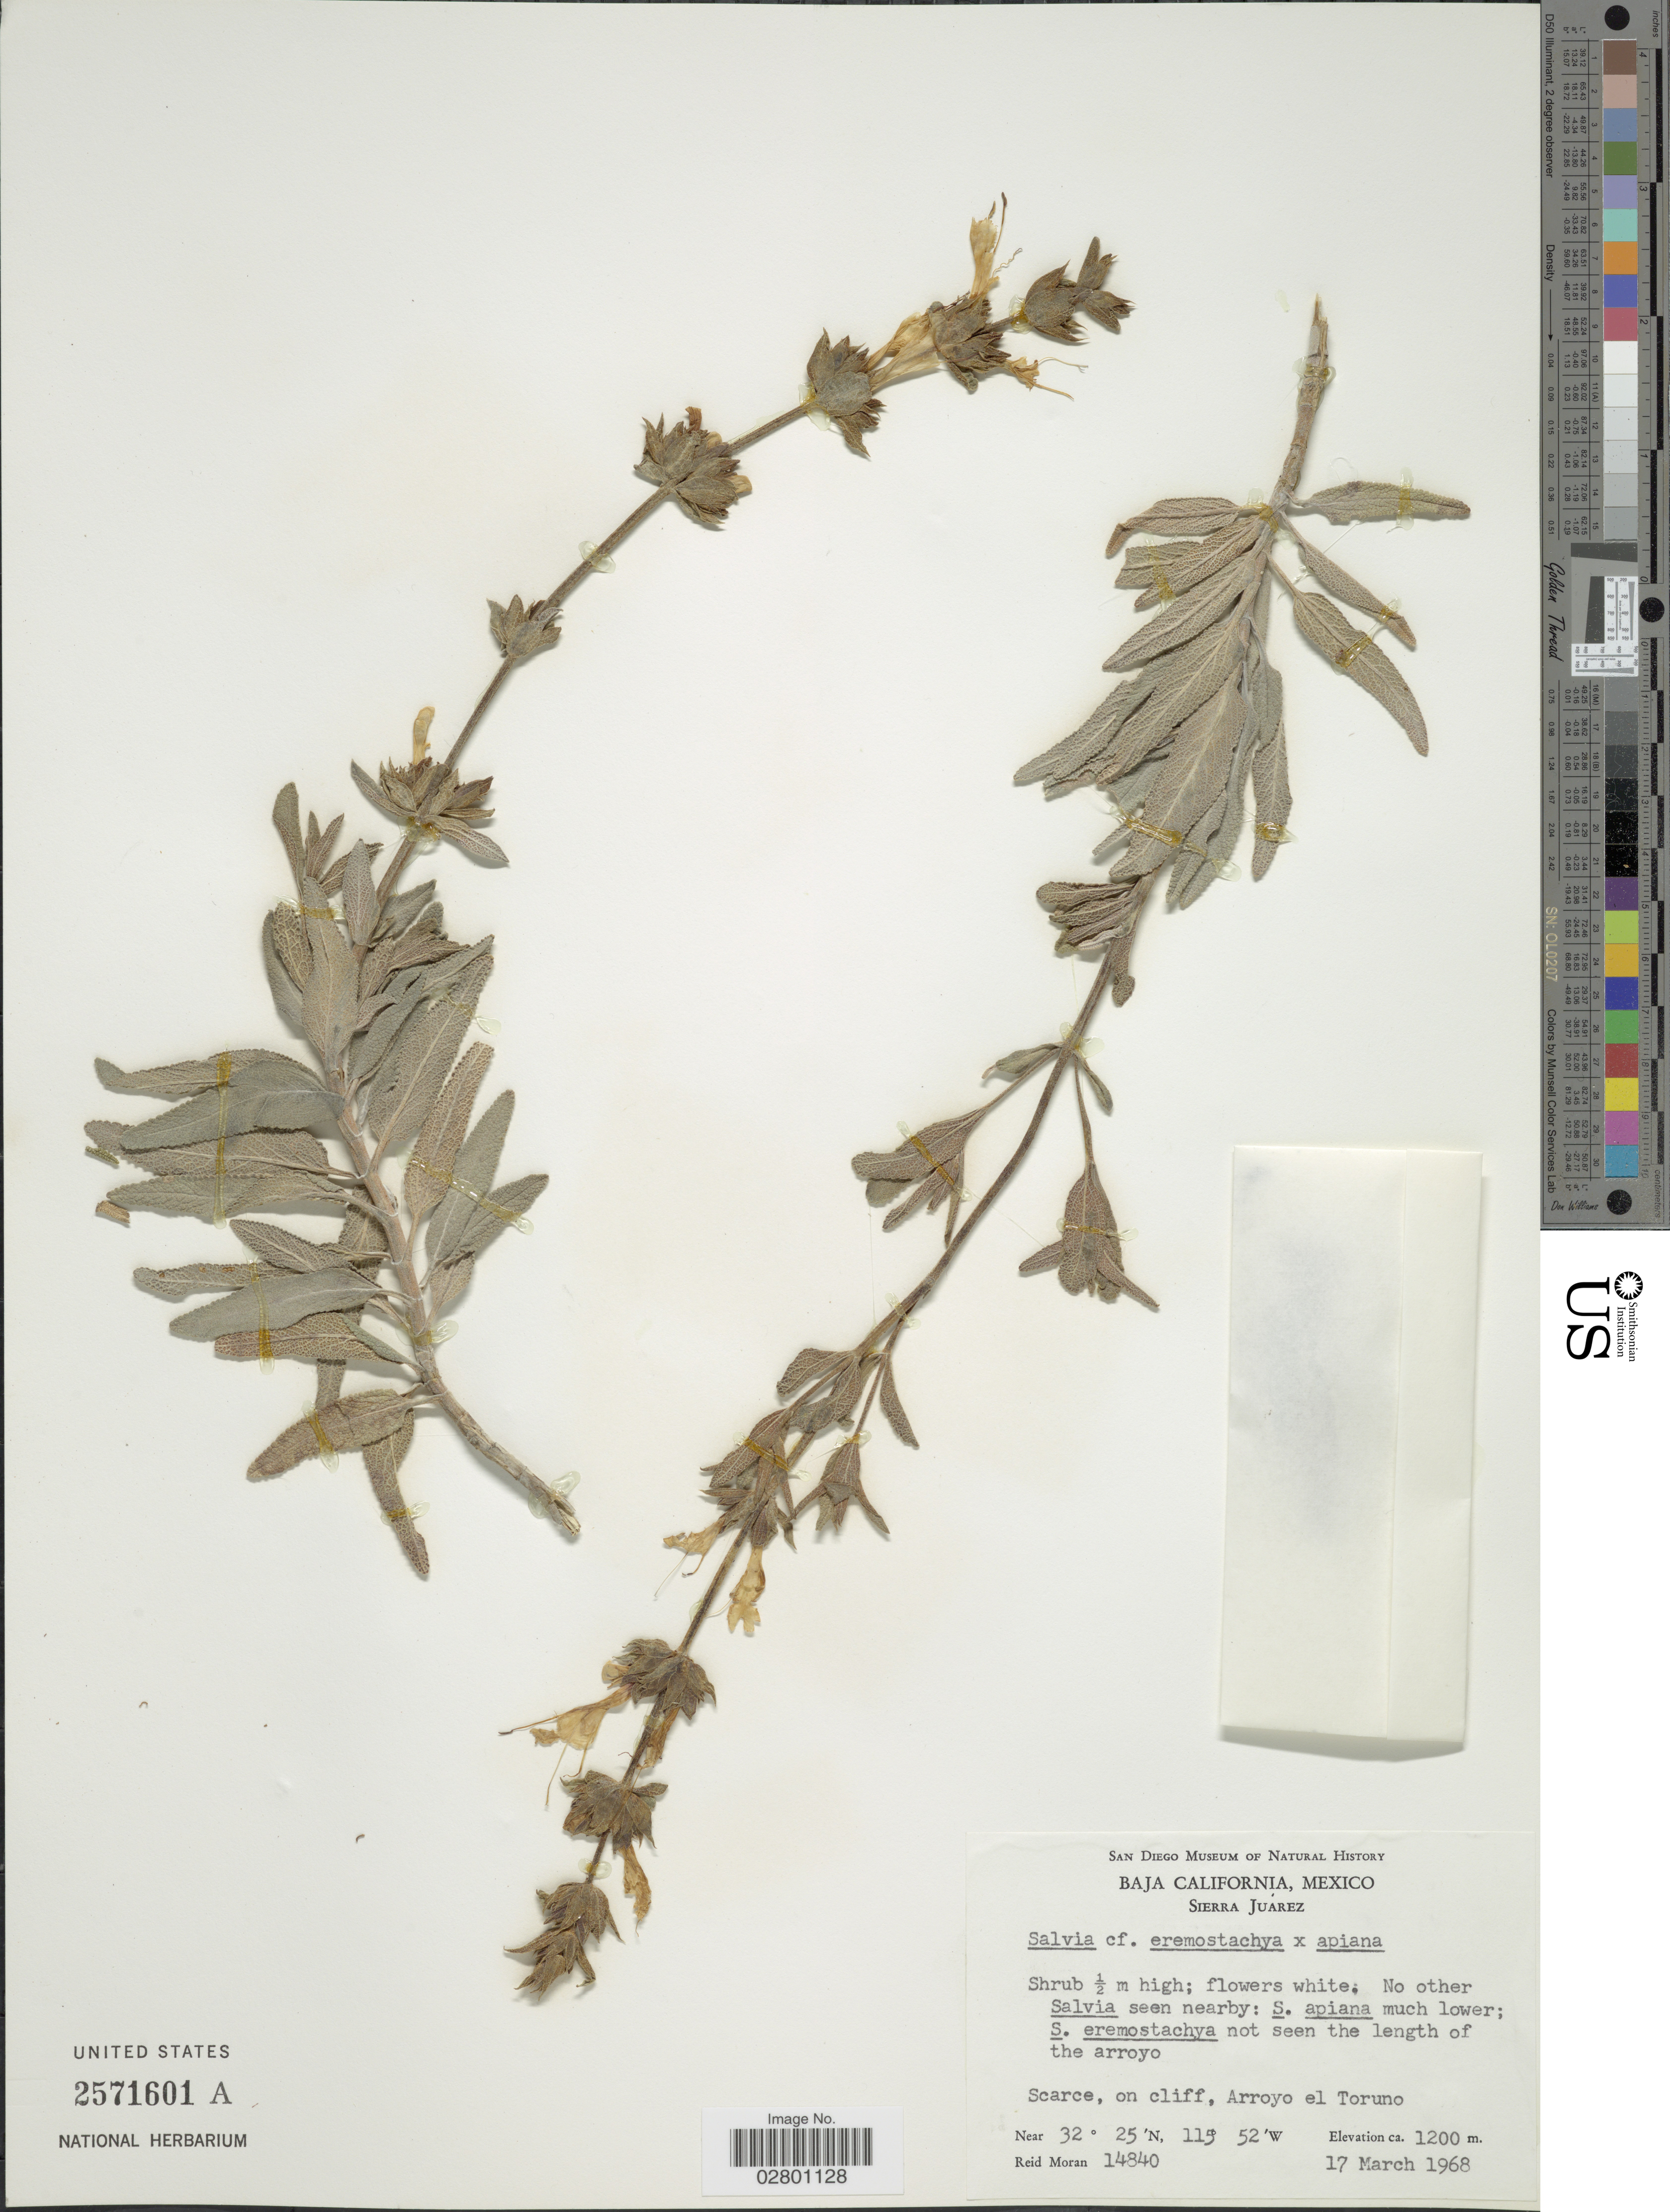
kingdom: Plantae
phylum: Tracheophyta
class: Magnoliopsida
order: Lamiales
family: Lamiaceae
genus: Salvia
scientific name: Salvia eremostachya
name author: Jeps.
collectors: R. V. Moran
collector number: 14840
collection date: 1968-03-17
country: Mexico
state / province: Baja California Norte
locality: Sierra Juarez. Scarce, on cliff, Arroyo el Toruno.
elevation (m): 1200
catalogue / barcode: US 2571601A